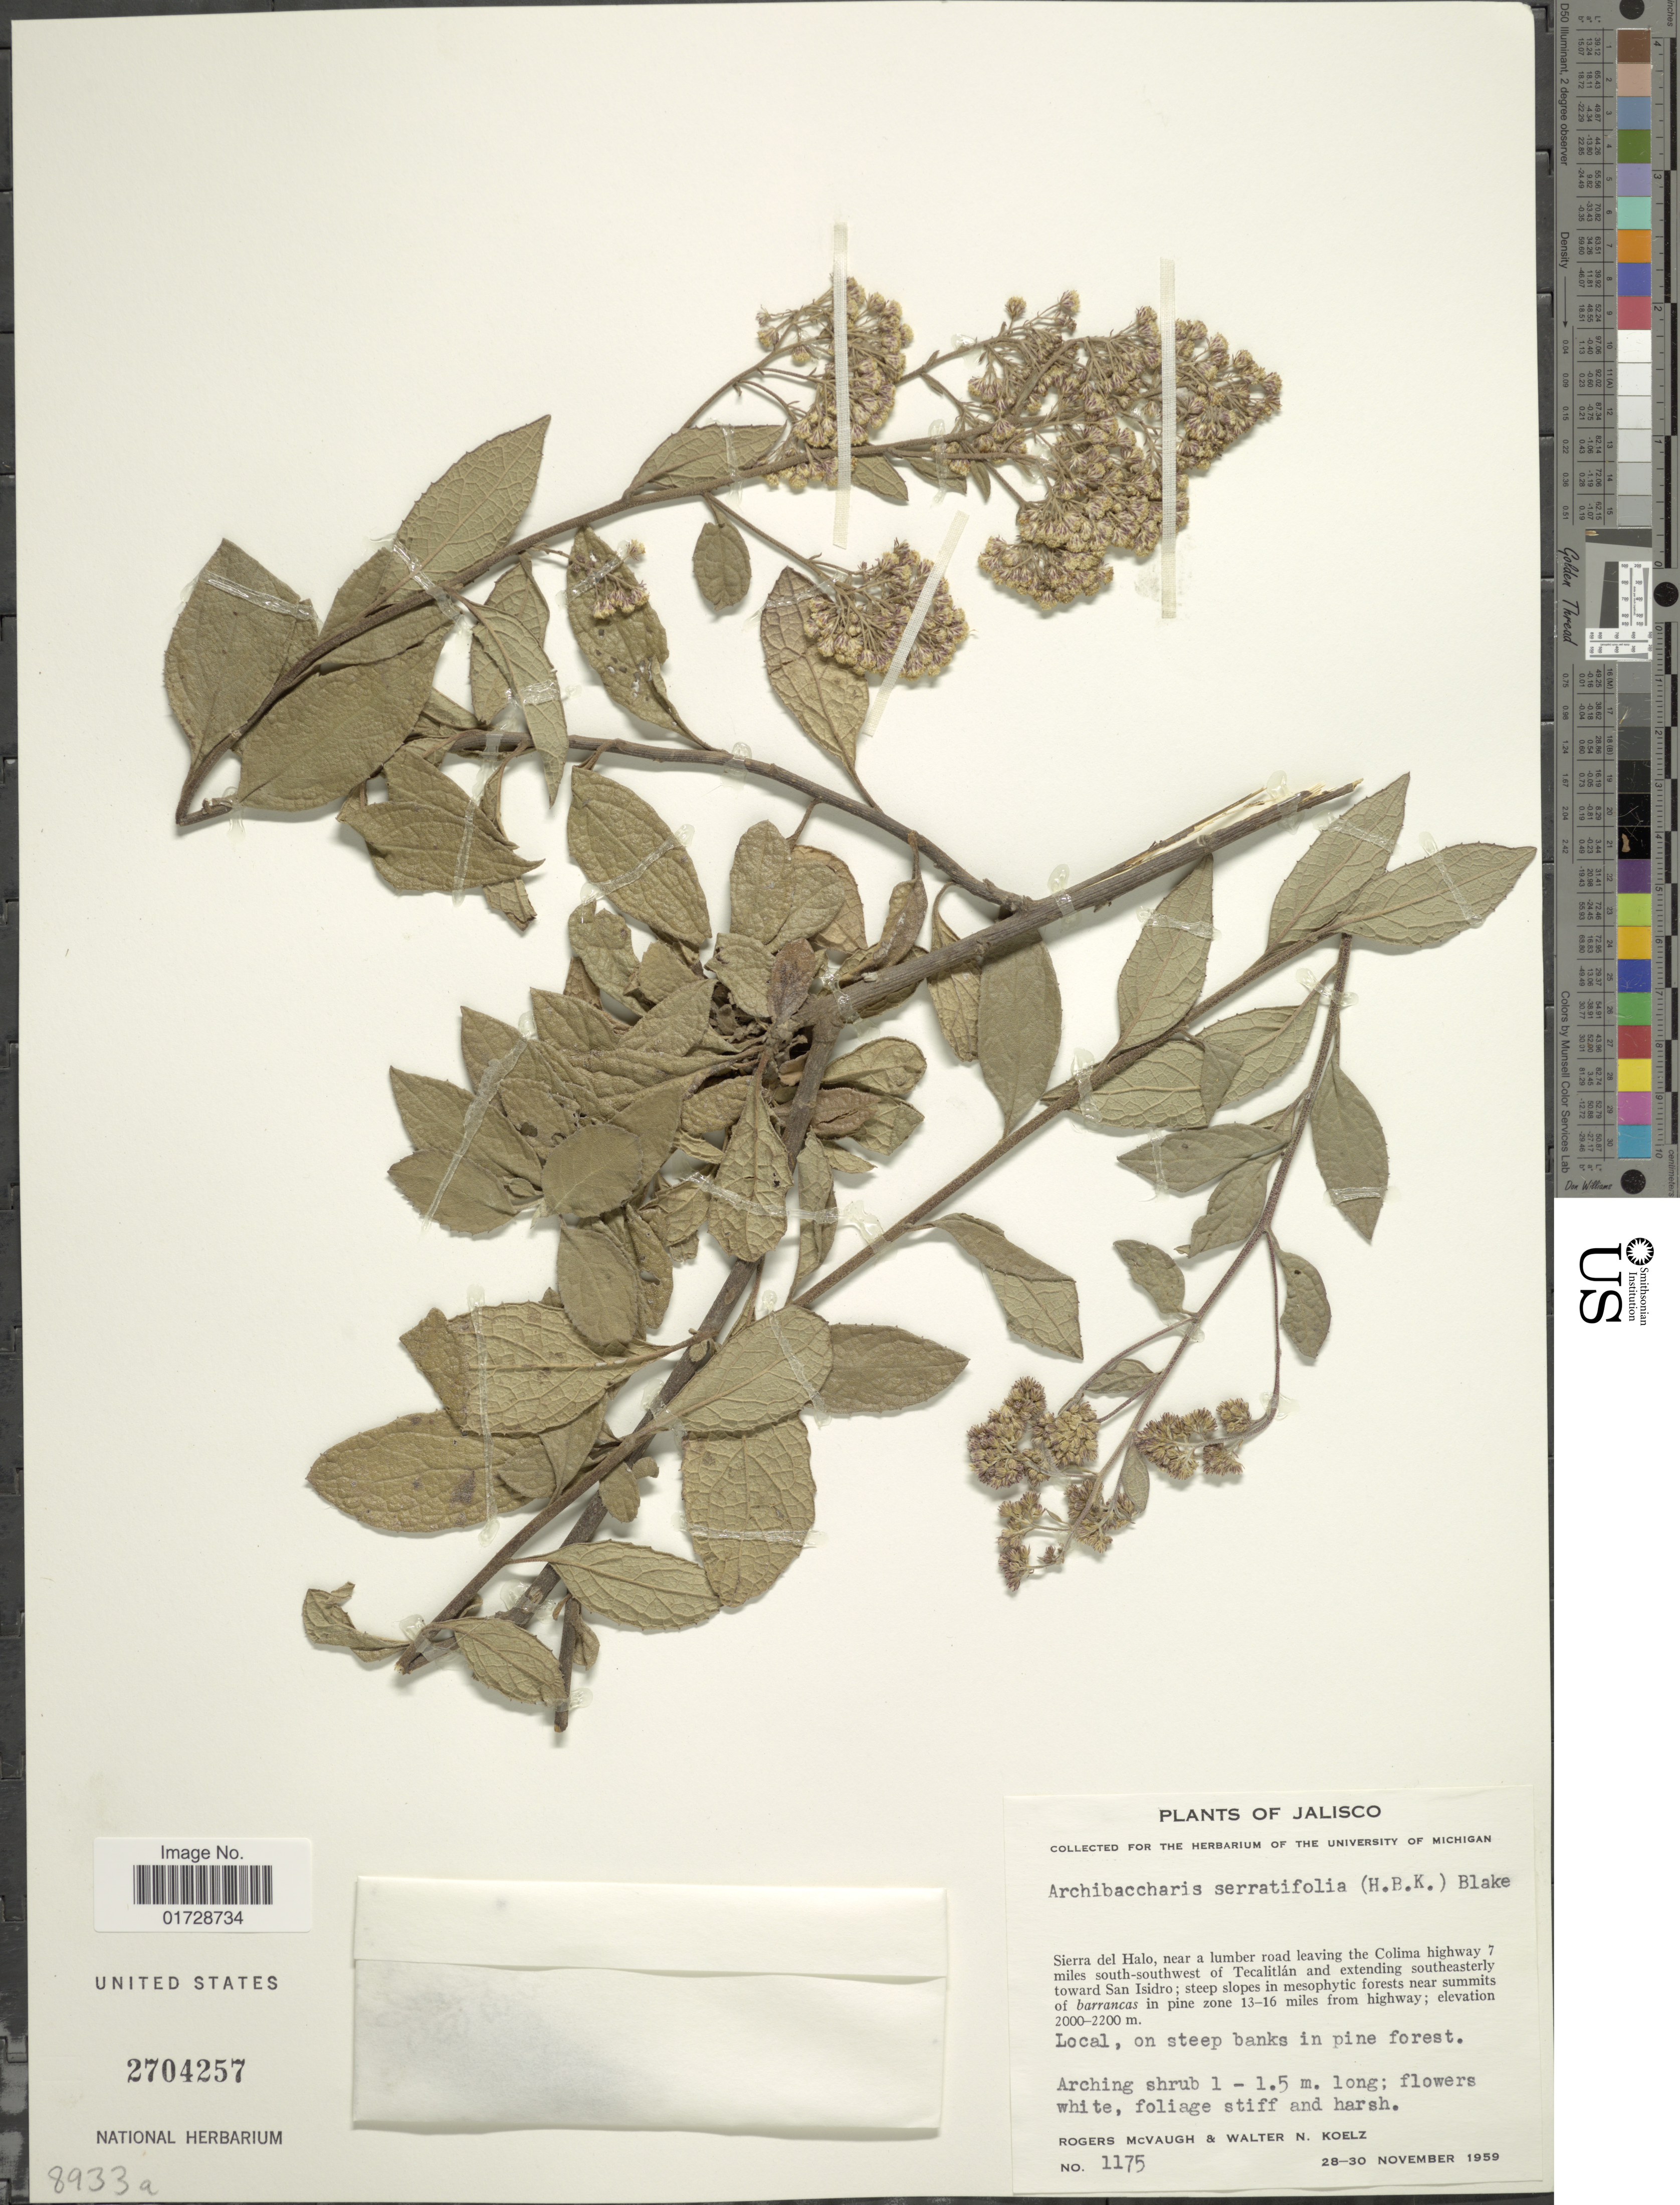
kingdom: Plantae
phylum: Tracheophyta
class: Magnoliopsida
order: Asterales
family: Asteraceae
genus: Archibaccharis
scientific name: Archibaccharis serratifolia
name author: (Kunth) S.F. Blake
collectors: R. McVaugh & W. N. Koelz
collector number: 1175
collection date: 1959-11-28/1959-11-30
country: Mexico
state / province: Jalisco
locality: Sierra del Halo, near a lumber road leaving the Colima highway 7 miles south-southwest of Tecalitlan and extending southeasterly toward San Isidro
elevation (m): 2000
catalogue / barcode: US 2704257